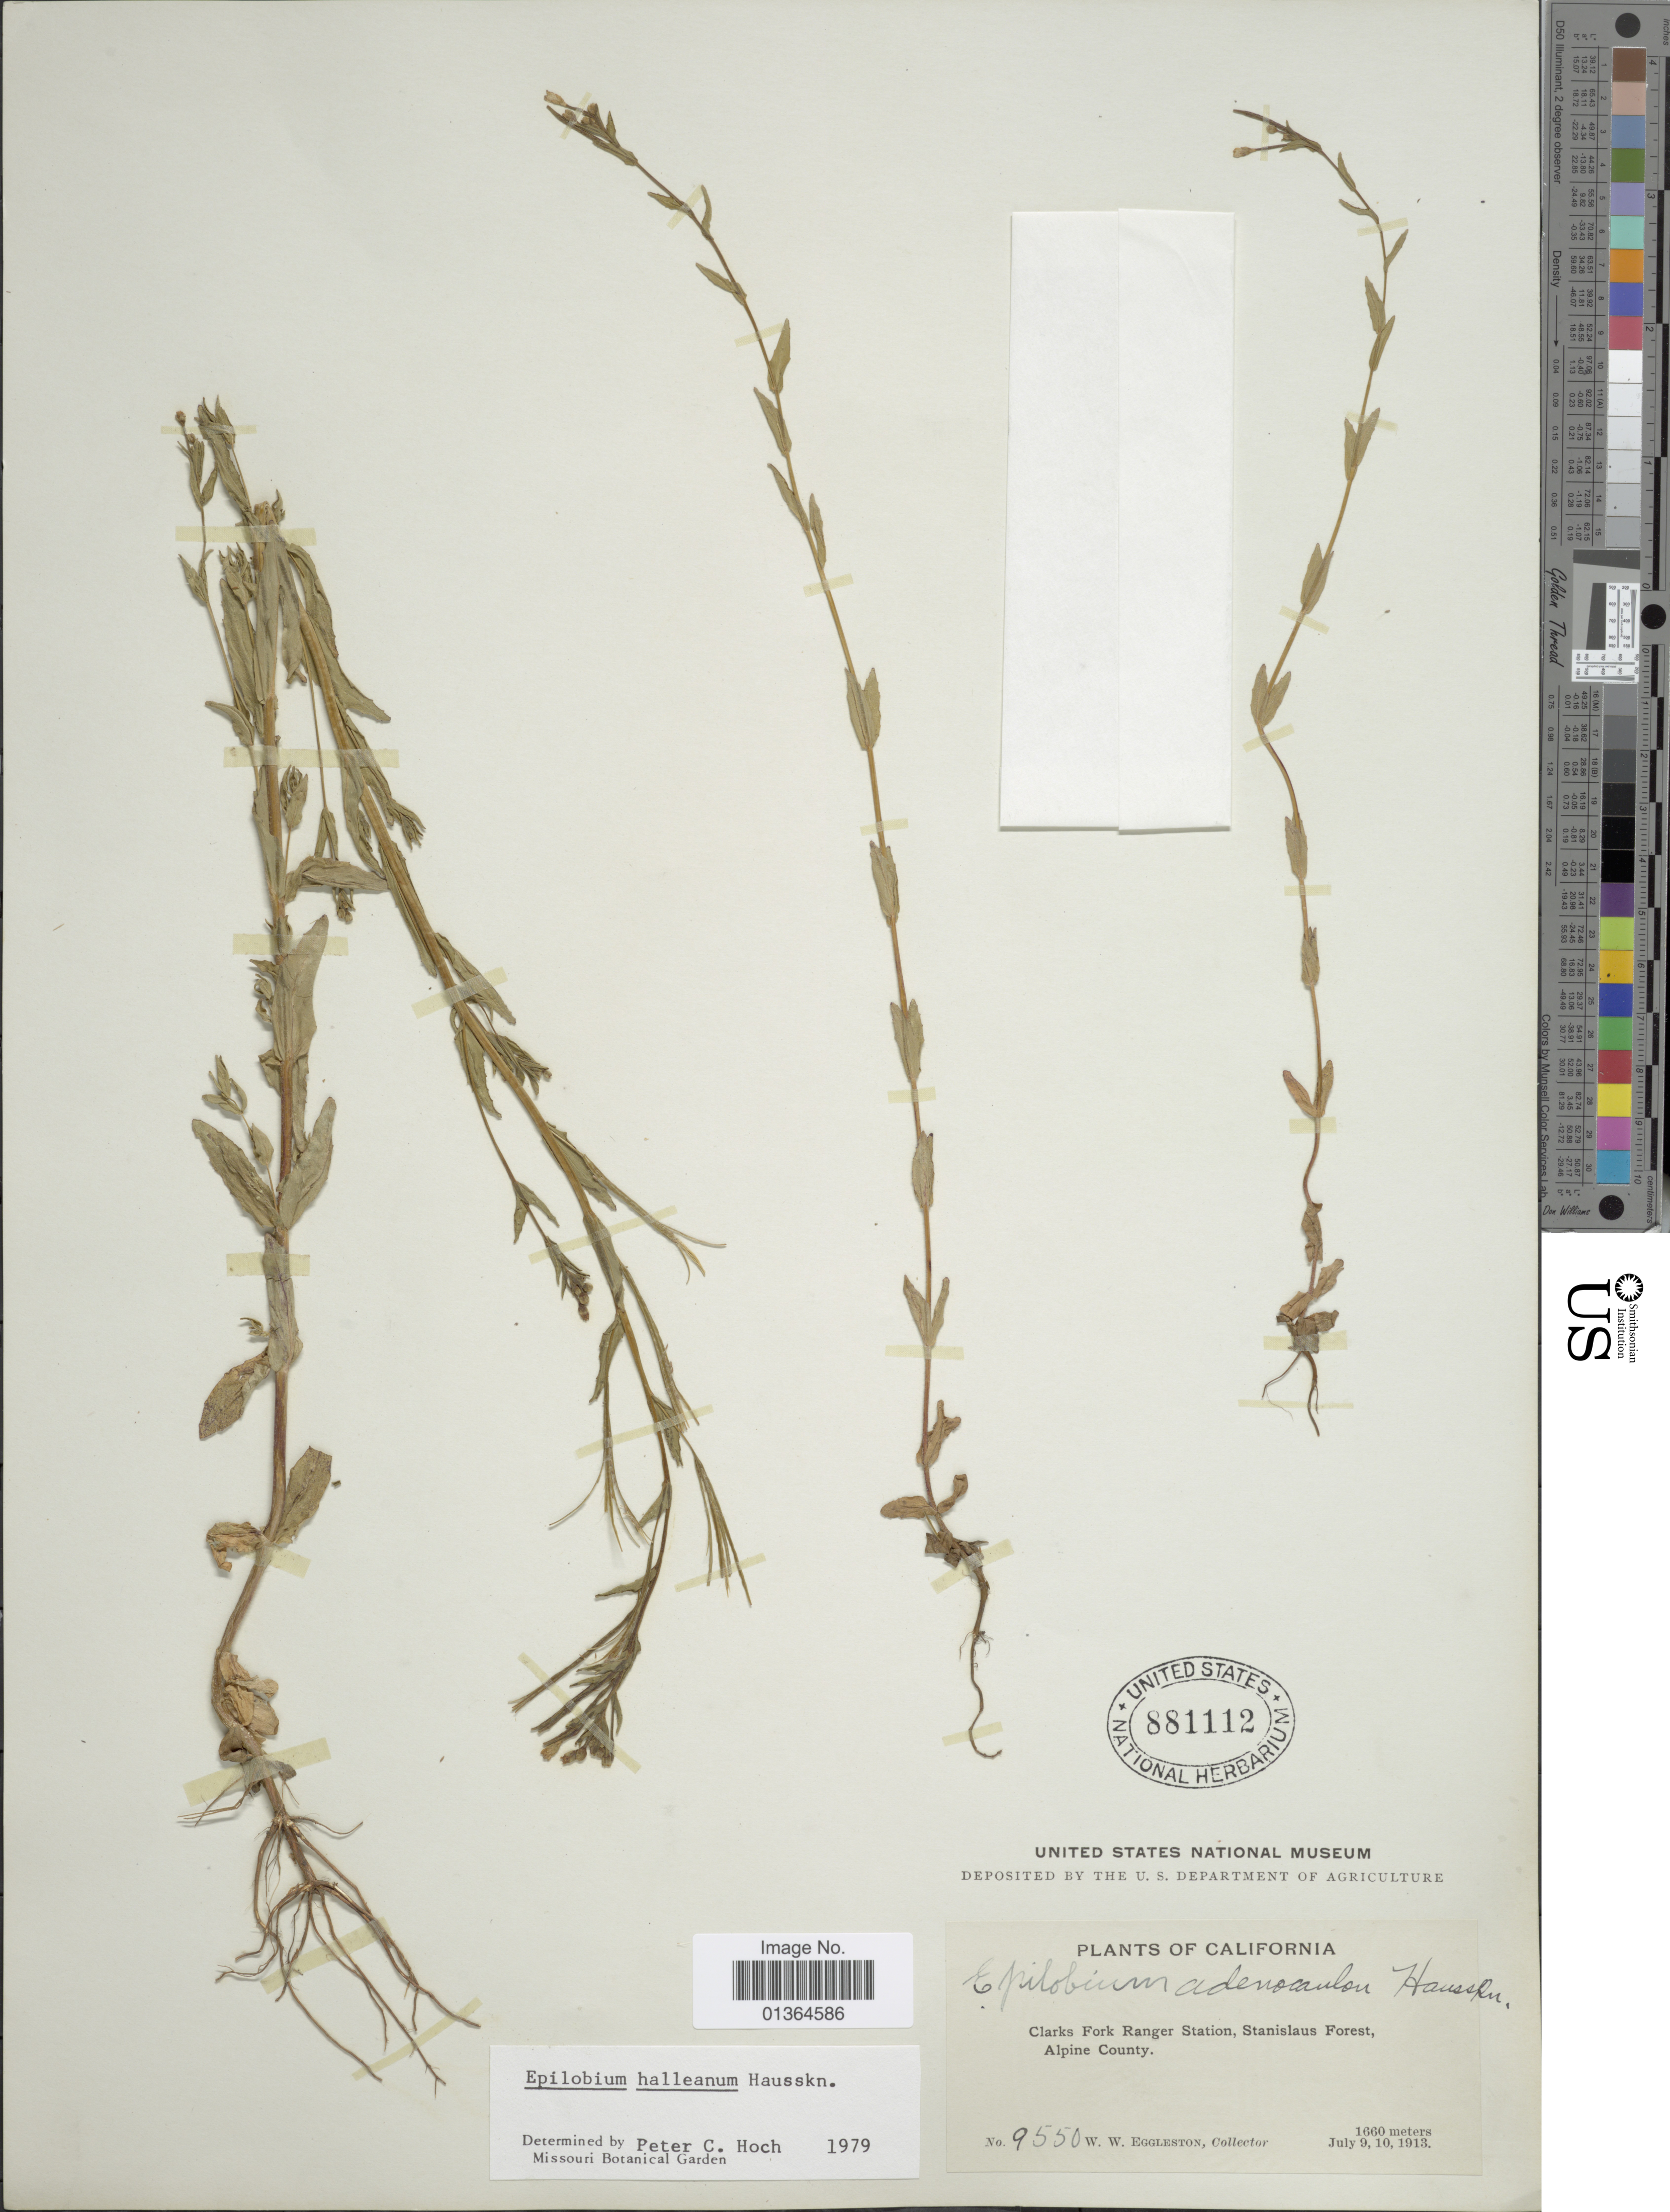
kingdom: Plantae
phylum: Tracheophyta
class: Magnoliopsida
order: Myrtales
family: Onagraceae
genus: Epilobium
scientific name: Epilobium hallianum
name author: Hausskn.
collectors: W. W. Eggleston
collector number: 9550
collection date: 1913-07-09/1913-07-10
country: United States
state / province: California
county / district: Alpine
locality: Clarks Fork Ranger Station, Stanislaus Forest, Alpine County.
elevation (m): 1660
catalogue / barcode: US 881112